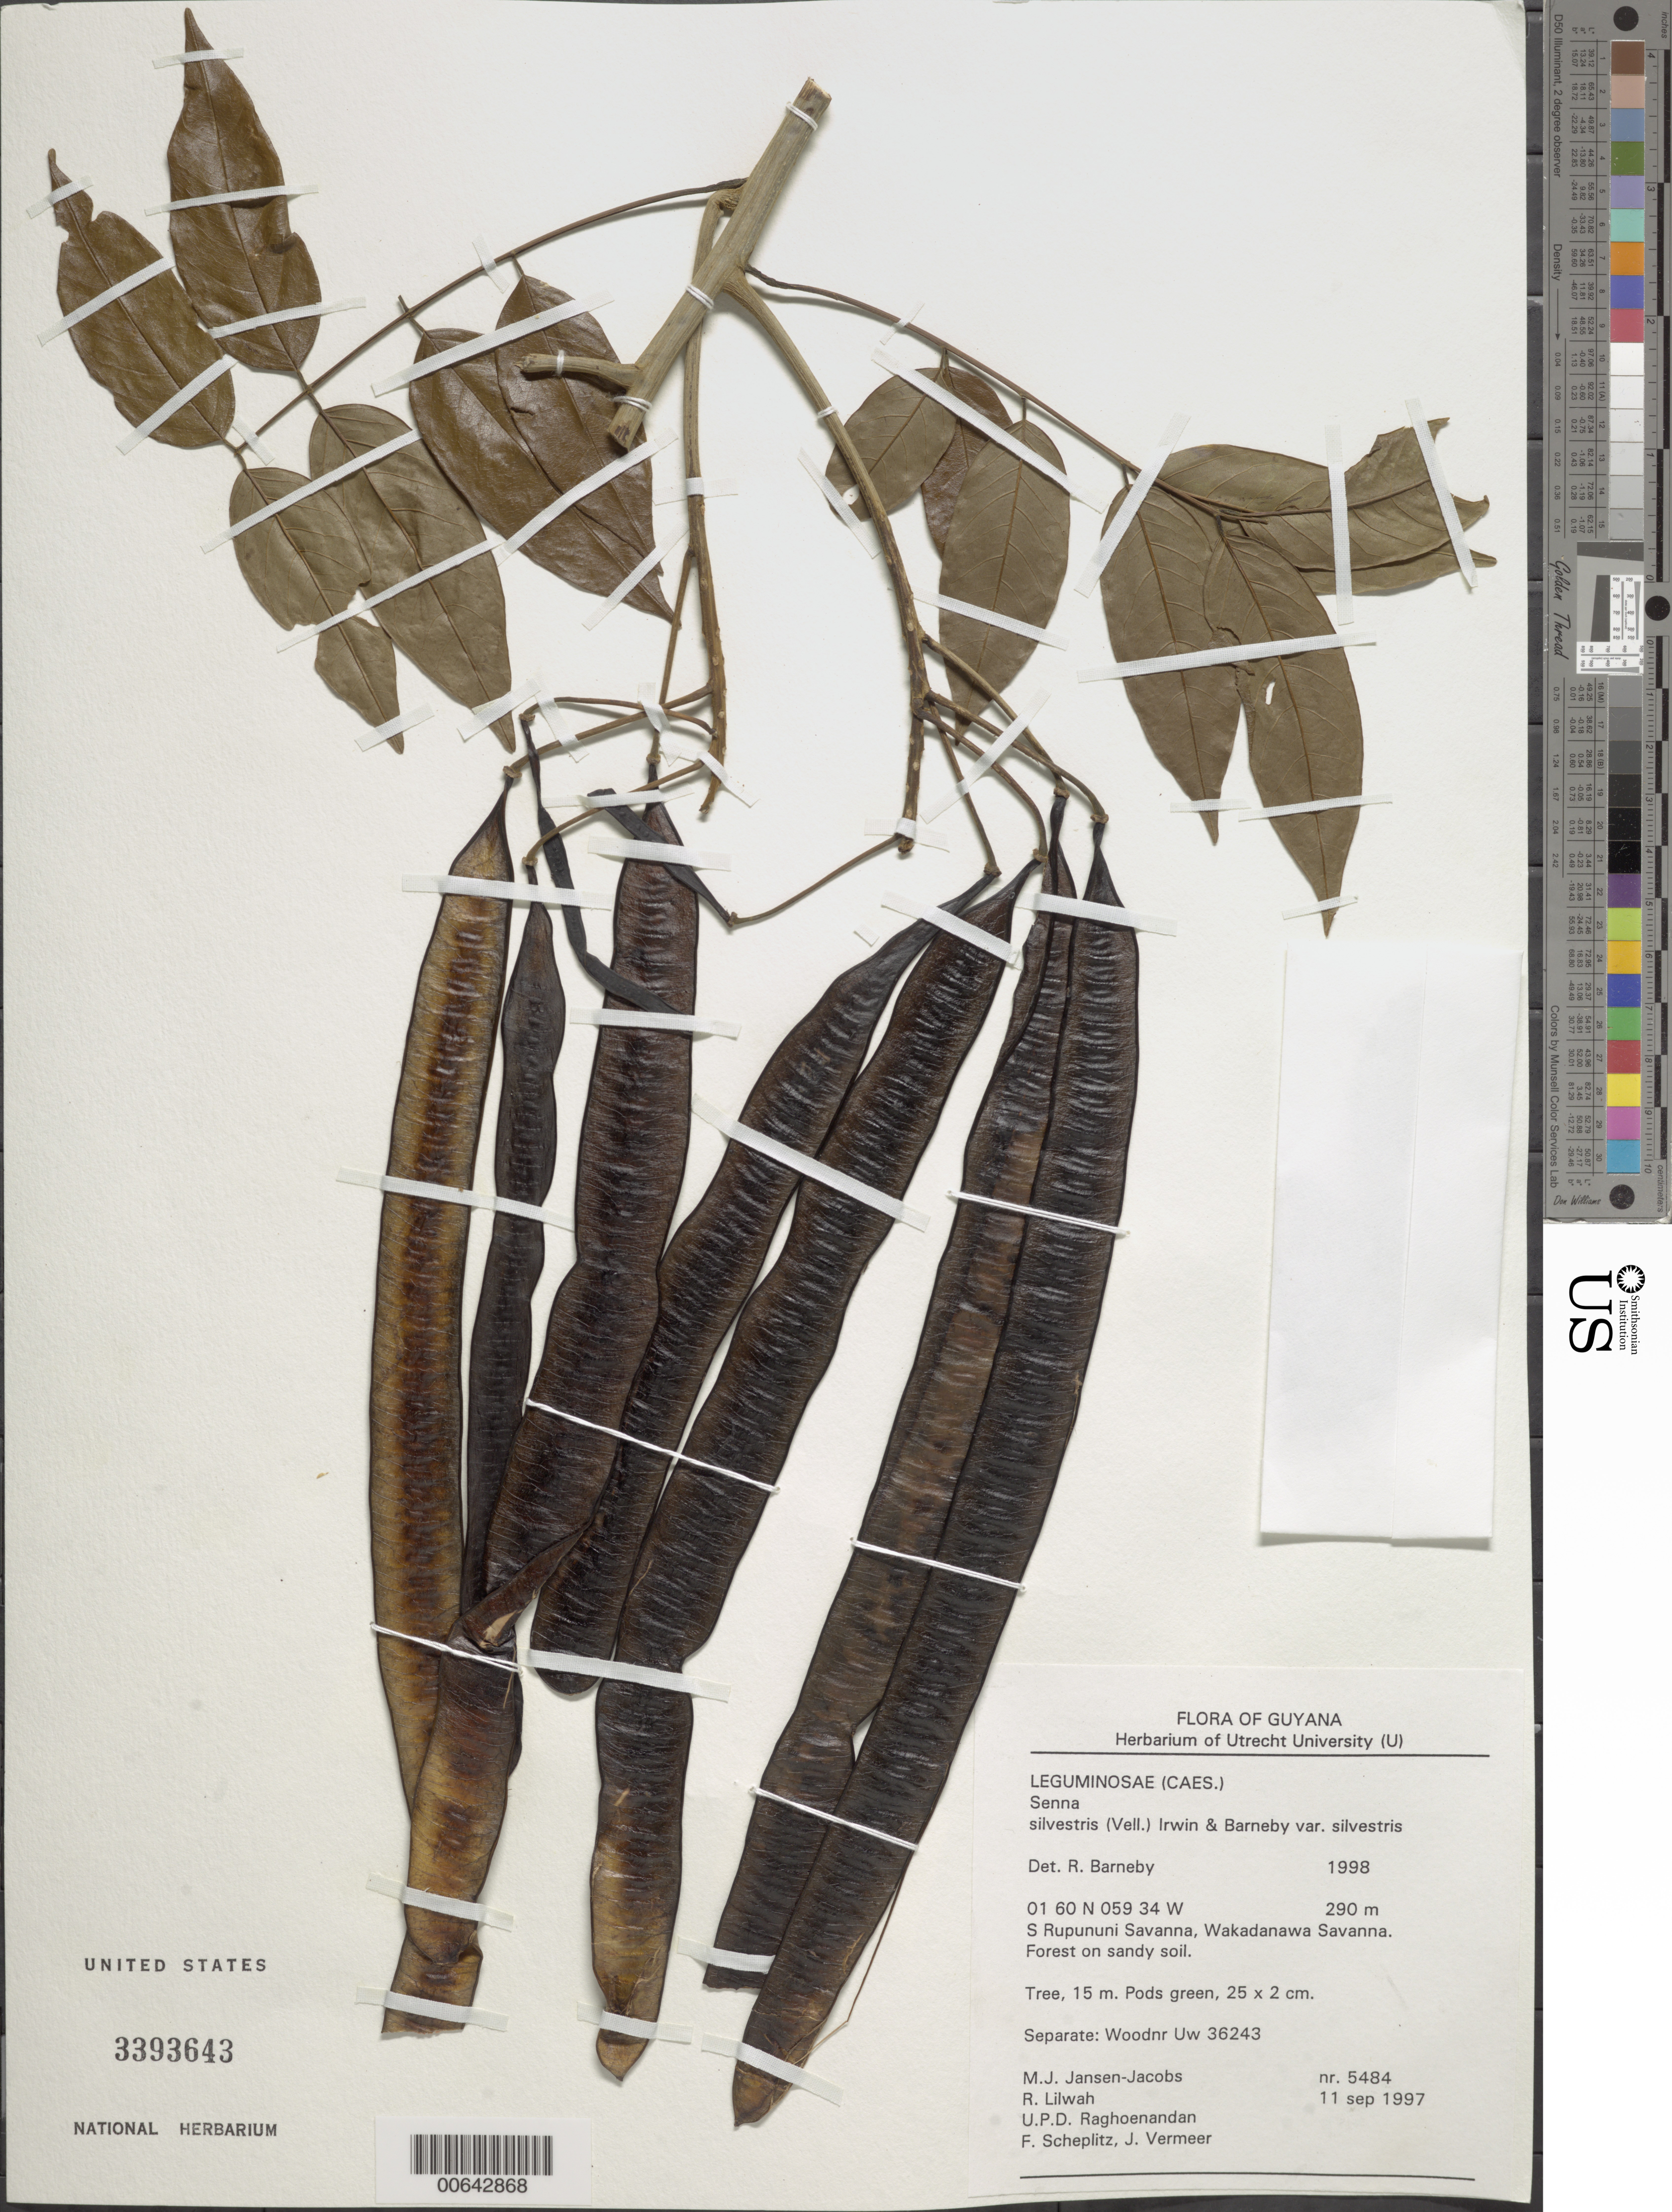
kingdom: Plantae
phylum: Tracheophyta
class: Magnoliopsida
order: Fabales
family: Fabaceae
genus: Senna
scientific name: Senna silvestris var. silvestris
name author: (Vell.) H.S. Irwin & Barneby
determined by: Barneby, Rupert C., (NY)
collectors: M. J. Jansen-Jacobs, R. Lilwah, U. Raghoenandan, F. Scheplitz & J. Vermeer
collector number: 5484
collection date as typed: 11-Sep-97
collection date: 1997-09-11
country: Guyana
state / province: U. Takutu-U. Essequibo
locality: S. Rupununi savanna, Wakadanawa Savanna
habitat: Forest on sandy soil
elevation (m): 290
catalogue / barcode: US 3393643